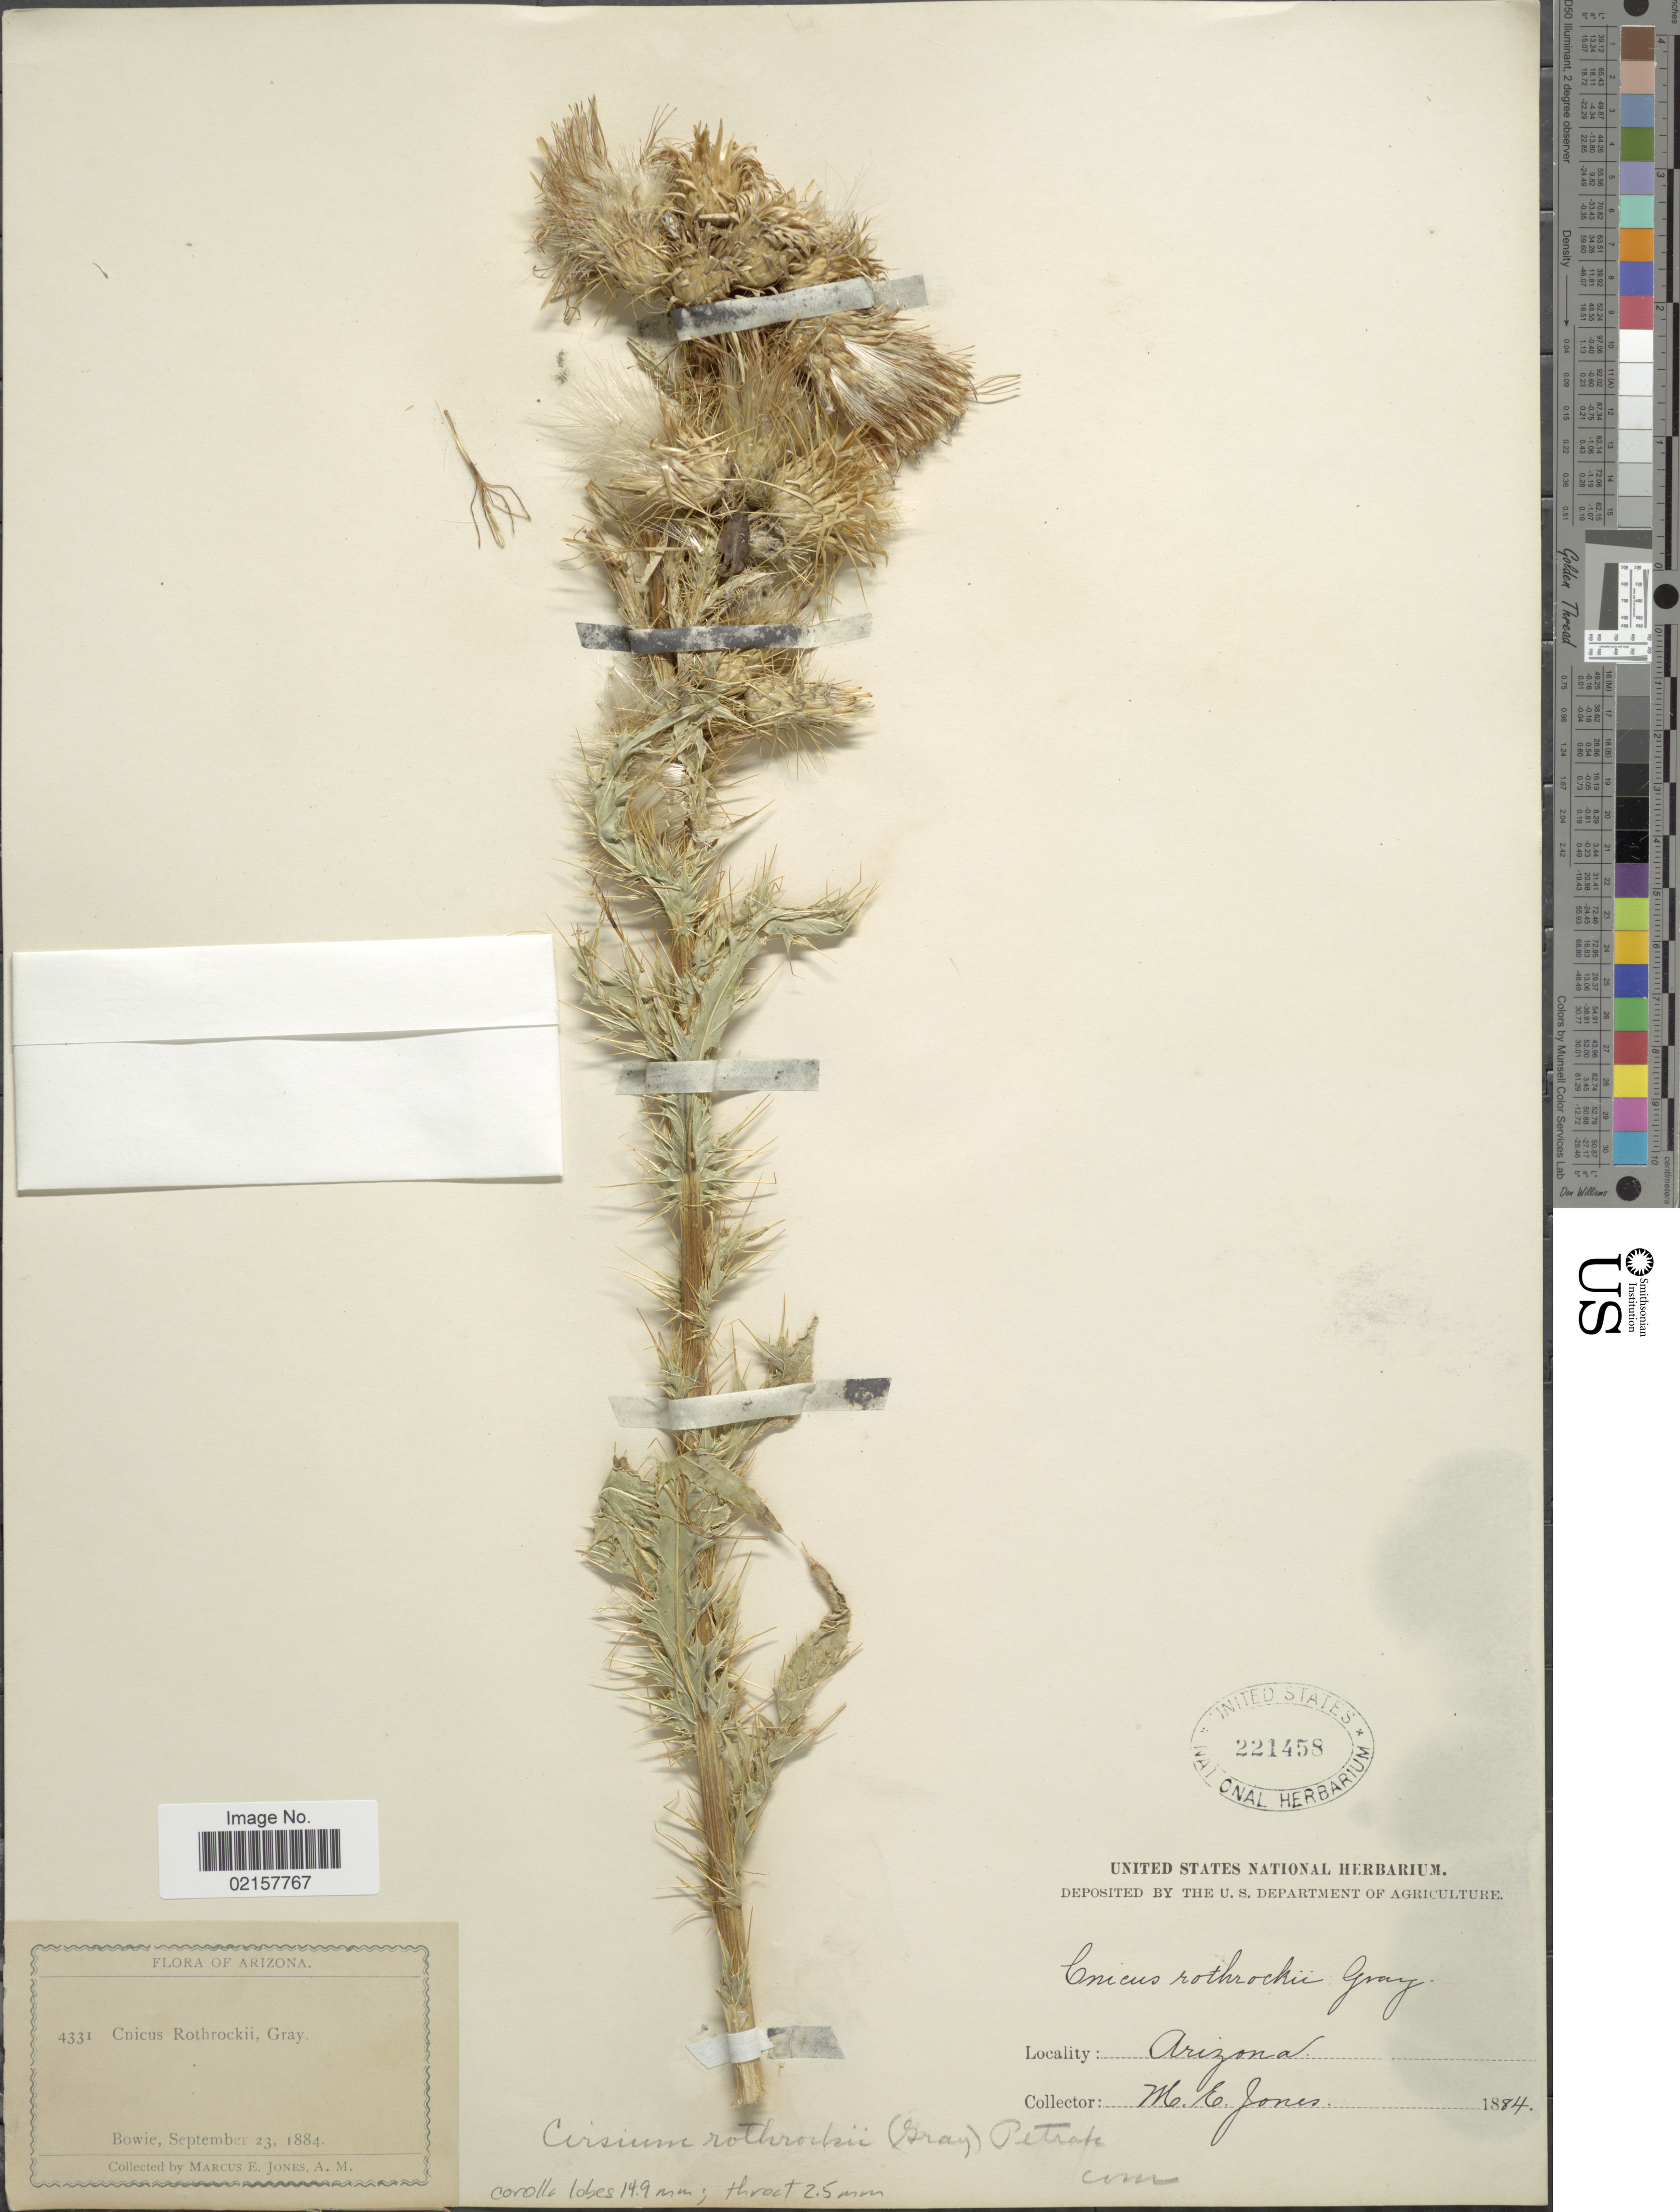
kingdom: Plantae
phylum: Tracheophyta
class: Magnoliopsida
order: Asterales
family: Asteraceae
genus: Cirsium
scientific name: Cirsium arizonicum var. rothrockii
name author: (A. Gray) D.J. Keil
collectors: M. E. Jones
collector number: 4331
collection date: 1884-09-23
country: United States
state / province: Arizona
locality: Bowie.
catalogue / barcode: US 221458